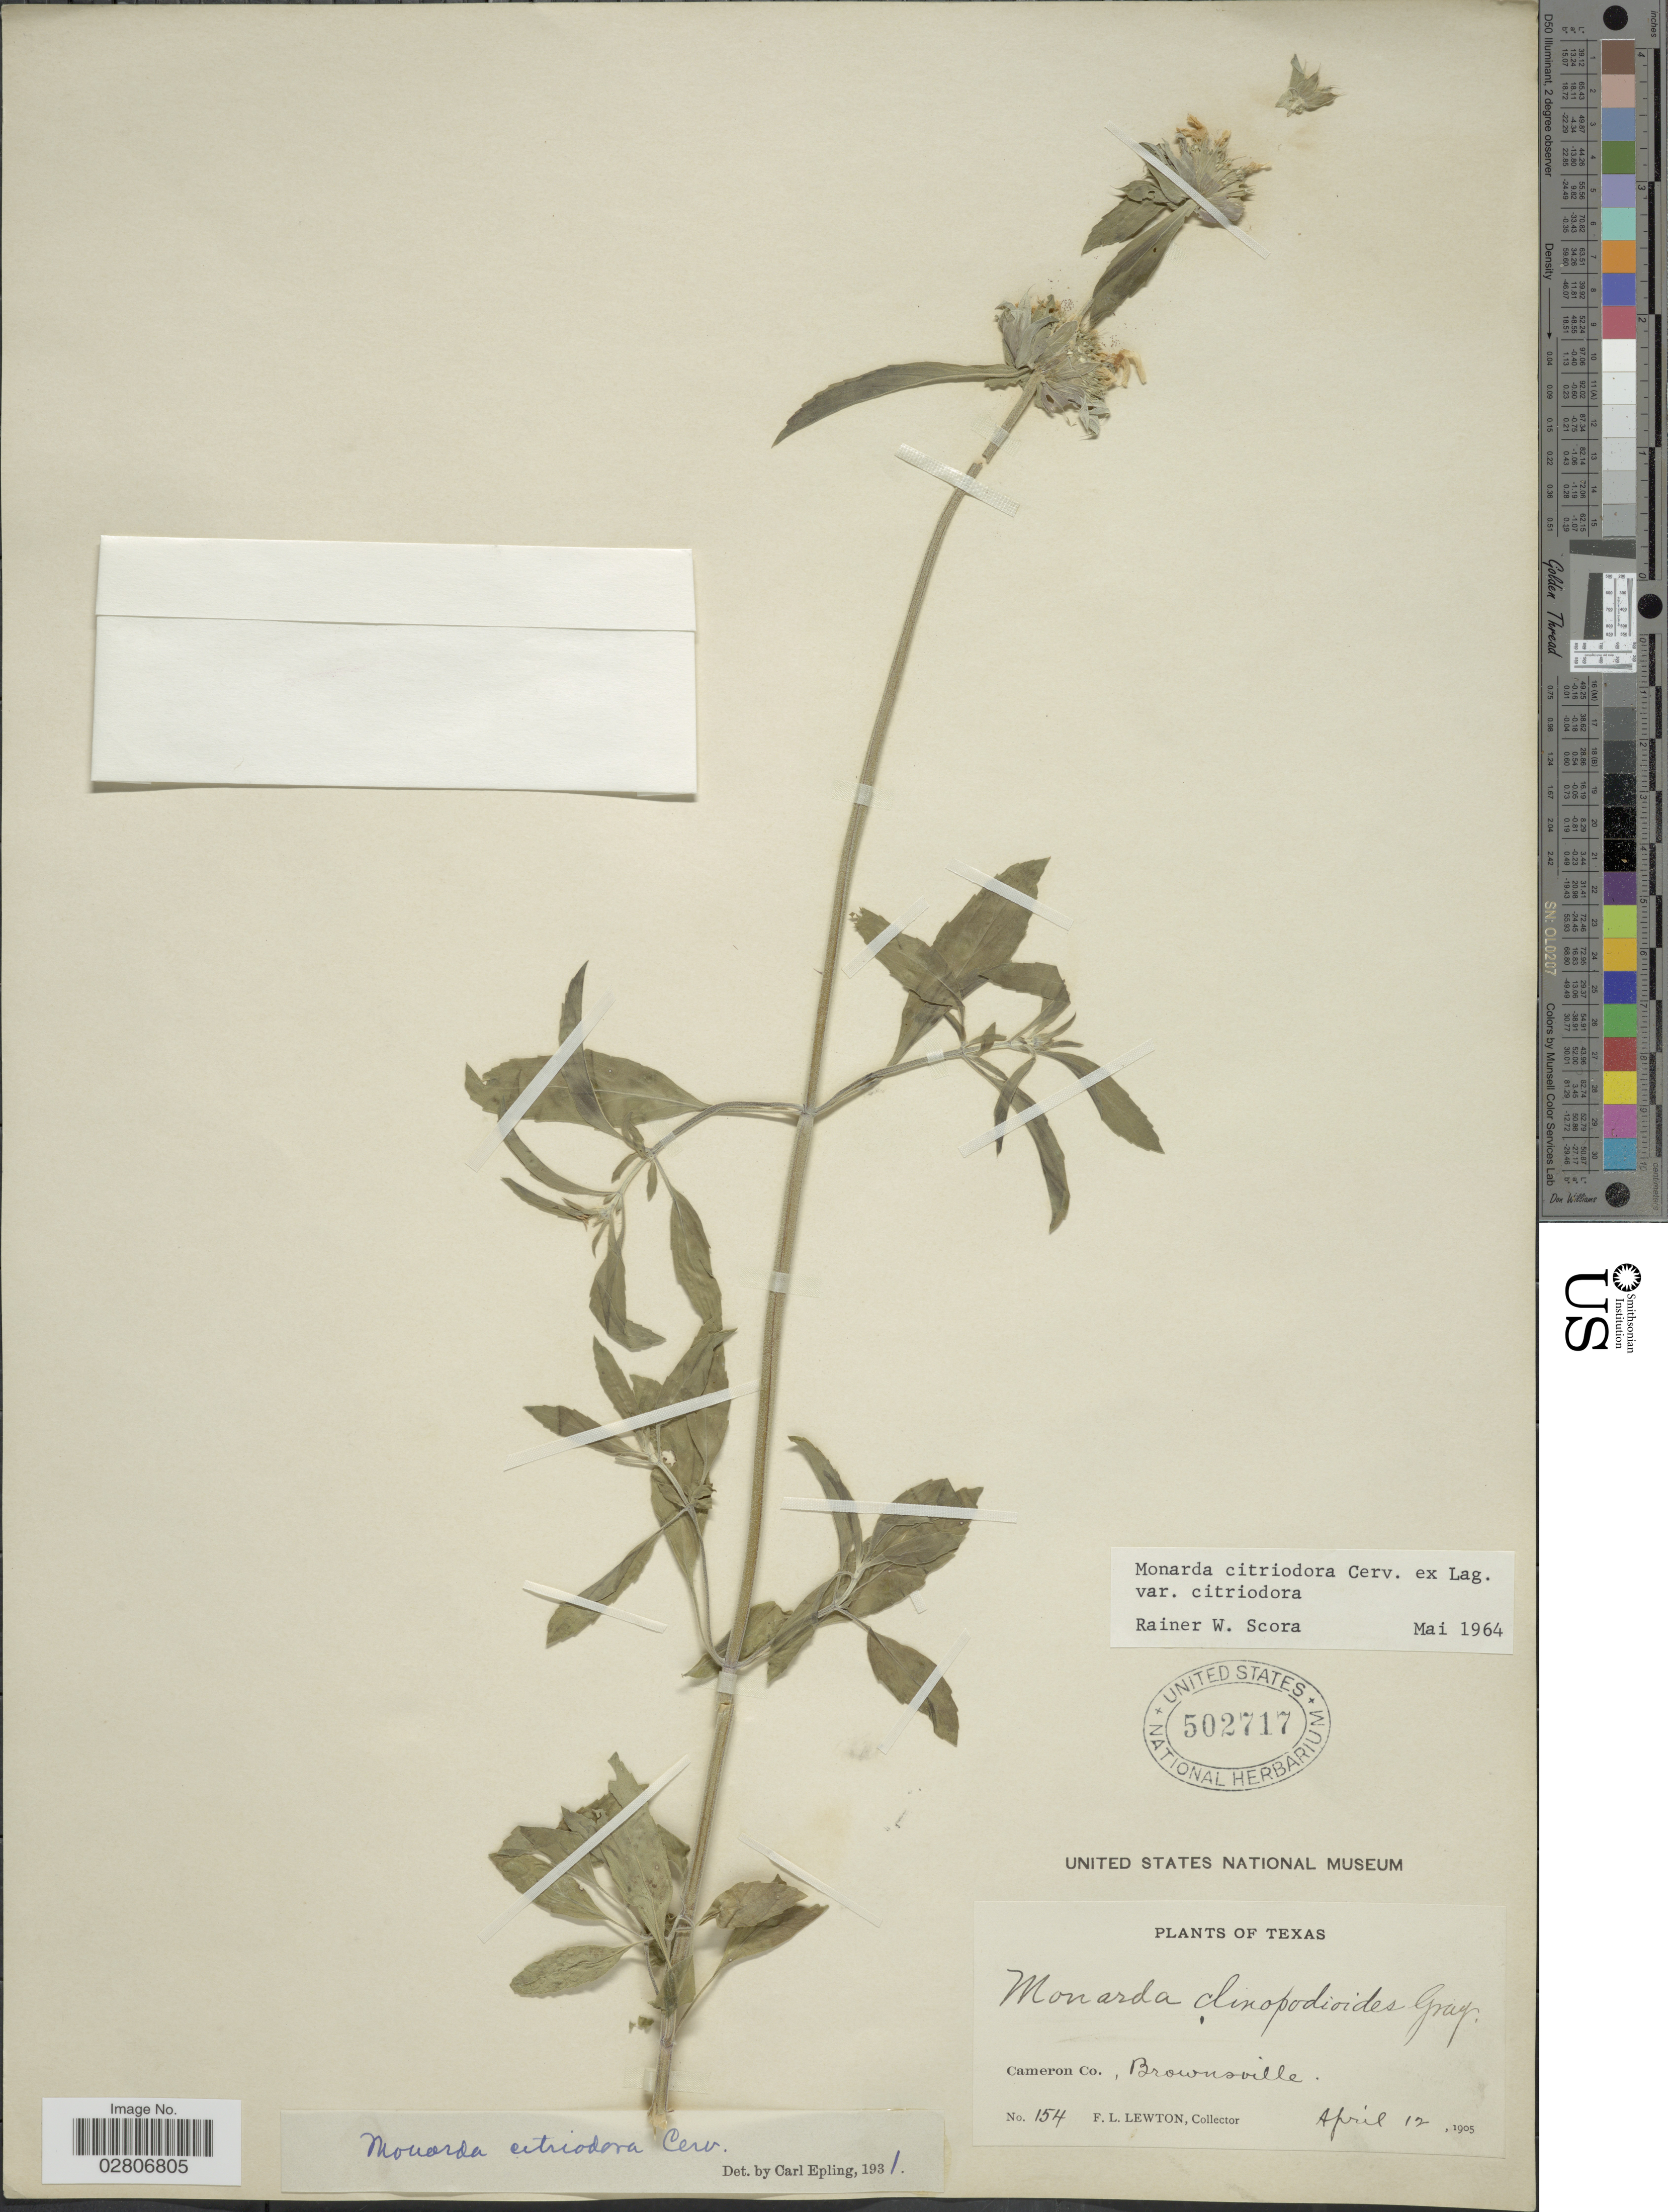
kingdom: Plantae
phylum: Tracheophyta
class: Magnoliopsida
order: Lamiales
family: Lamiaceae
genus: Monarda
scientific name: Monarda citriodora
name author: Cerv. ex Lag.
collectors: F. L. Lewton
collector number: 154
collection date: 1905-04-12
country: United States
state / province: Texas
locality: Cameron Co., Brownsville.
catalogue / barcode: US 502717